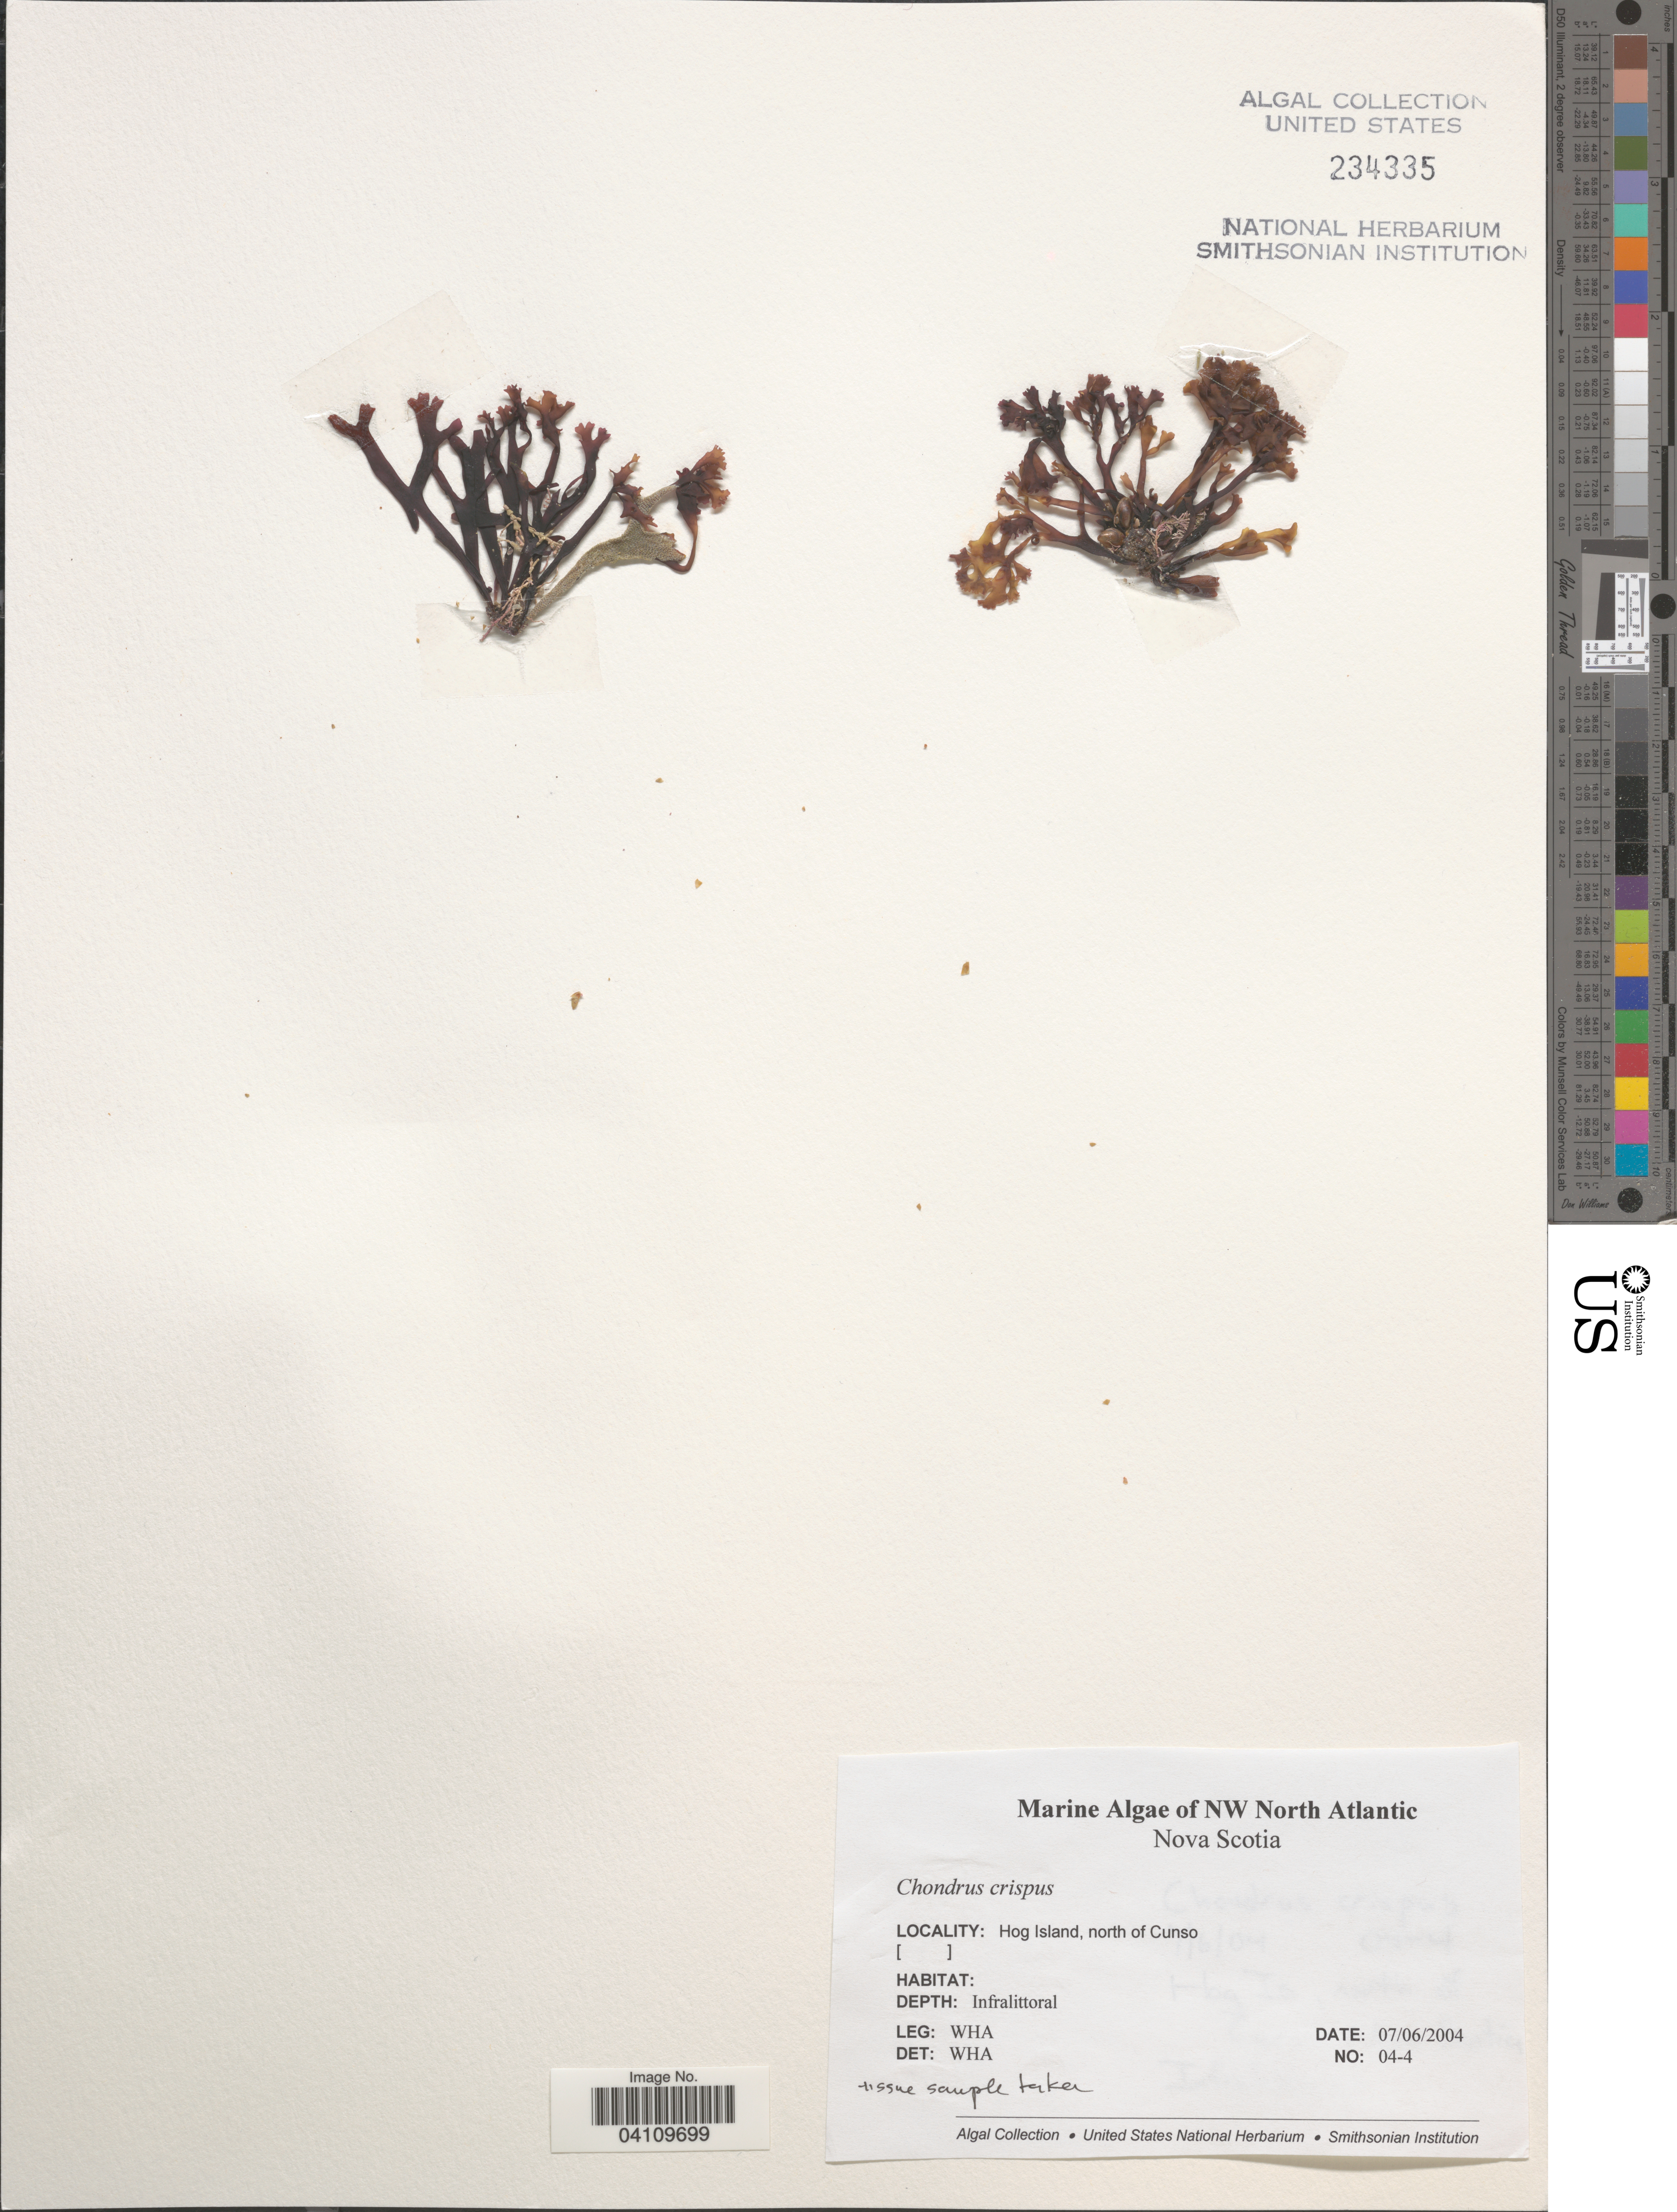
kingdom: Plantae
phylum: Rhodophyta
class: Florideophyceae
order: Gigartinales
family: Gigartinaceae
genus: Chondrus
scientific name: Chondrus crispus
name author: Stackh.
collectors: W. H. Adey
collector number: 04-4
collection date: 2004-06-07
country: Canada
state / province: Nova Scotia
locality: NW North Atlantic. Hog Island, north of Cunso.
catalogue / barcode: US 234335